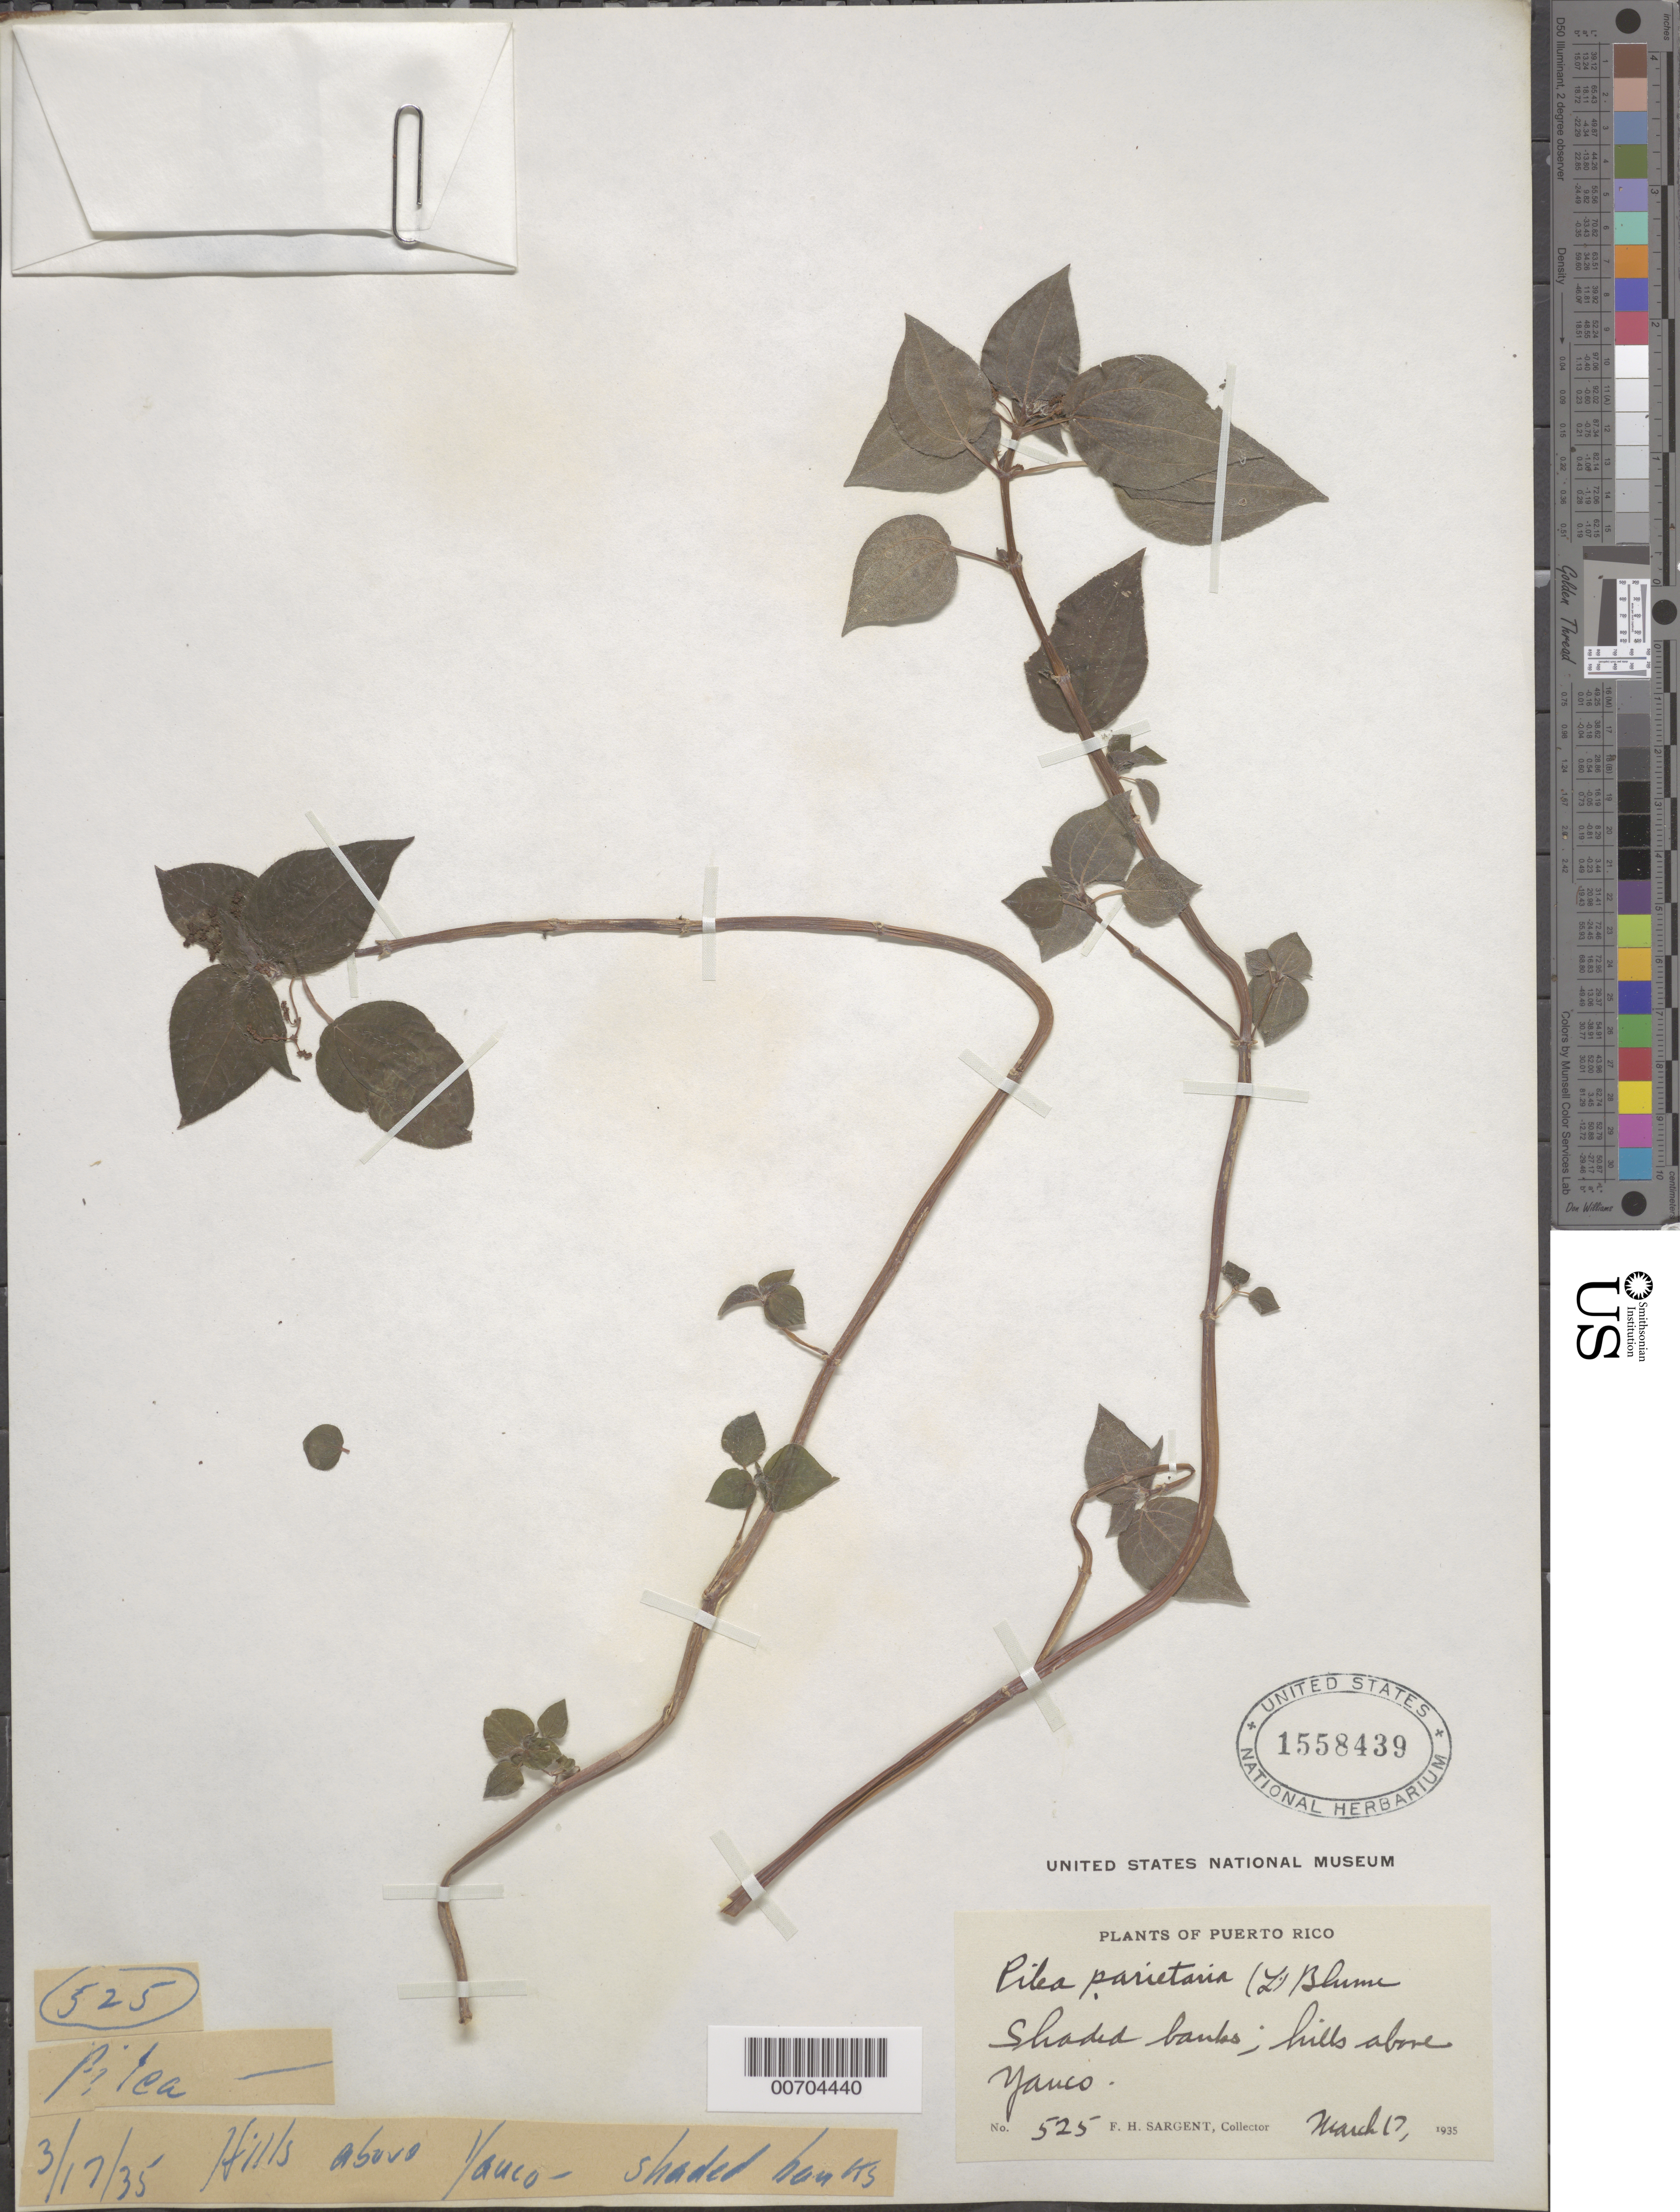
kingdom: Plantae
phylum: Tracheophyta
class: Magnoliopsida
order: Rosales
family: Urticaceae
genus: Pilea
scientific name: Pilea parietaria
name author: (L.) Blume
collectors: F. H. Sargent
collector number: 525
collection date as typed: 17 Mar 1935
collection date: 1935-03-17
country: Puerto Rico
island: Greater Antilles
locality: Yauco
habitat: Hills above Yauco; shaded banks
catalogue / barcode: US 1558439